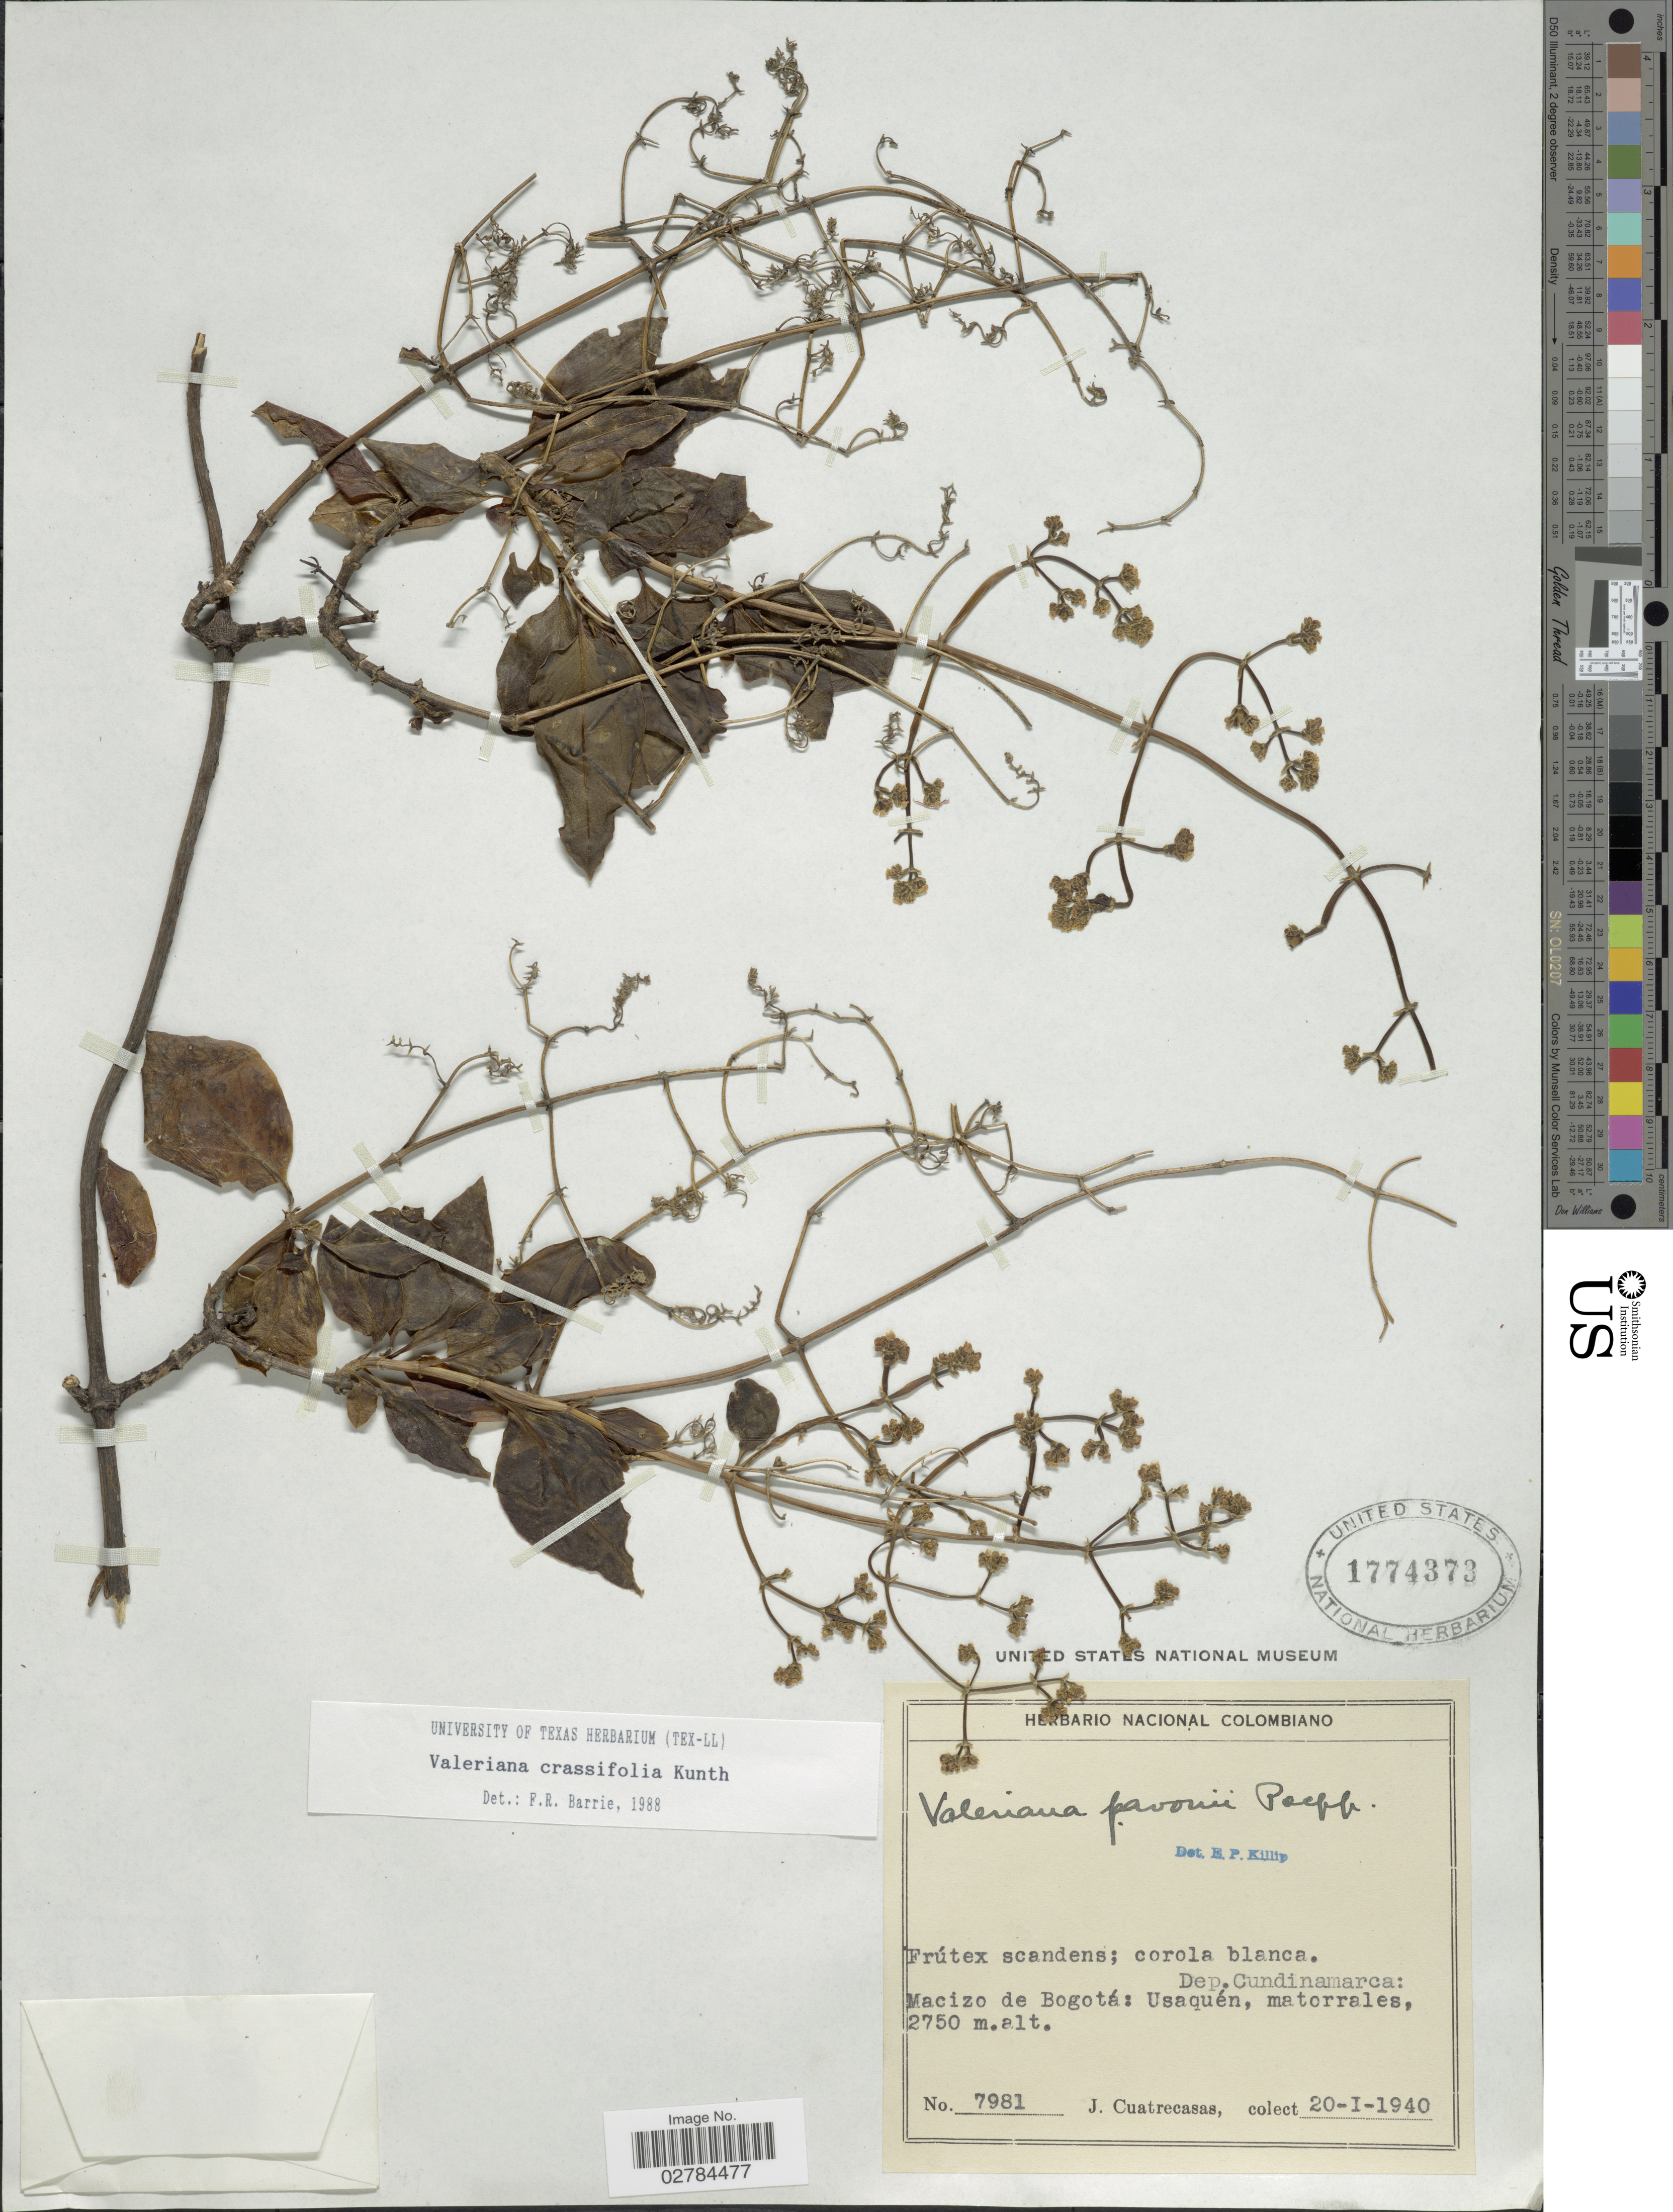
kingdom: Plantae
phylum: Tracheophyta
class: Magnoliopsida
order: Dipsacales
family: Caprifoliaceae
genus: Valeriana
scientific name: Valeriana crassifolia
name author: Kunth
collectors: J. Cuatrecasas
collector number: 7981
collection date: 1940-01-20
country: Colombia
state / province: Cundinamarca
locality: Dep. Cundinamarca: Macizo de Bogotá: Usaquén, matorrales.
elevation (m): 2750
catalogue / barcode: US 1774373